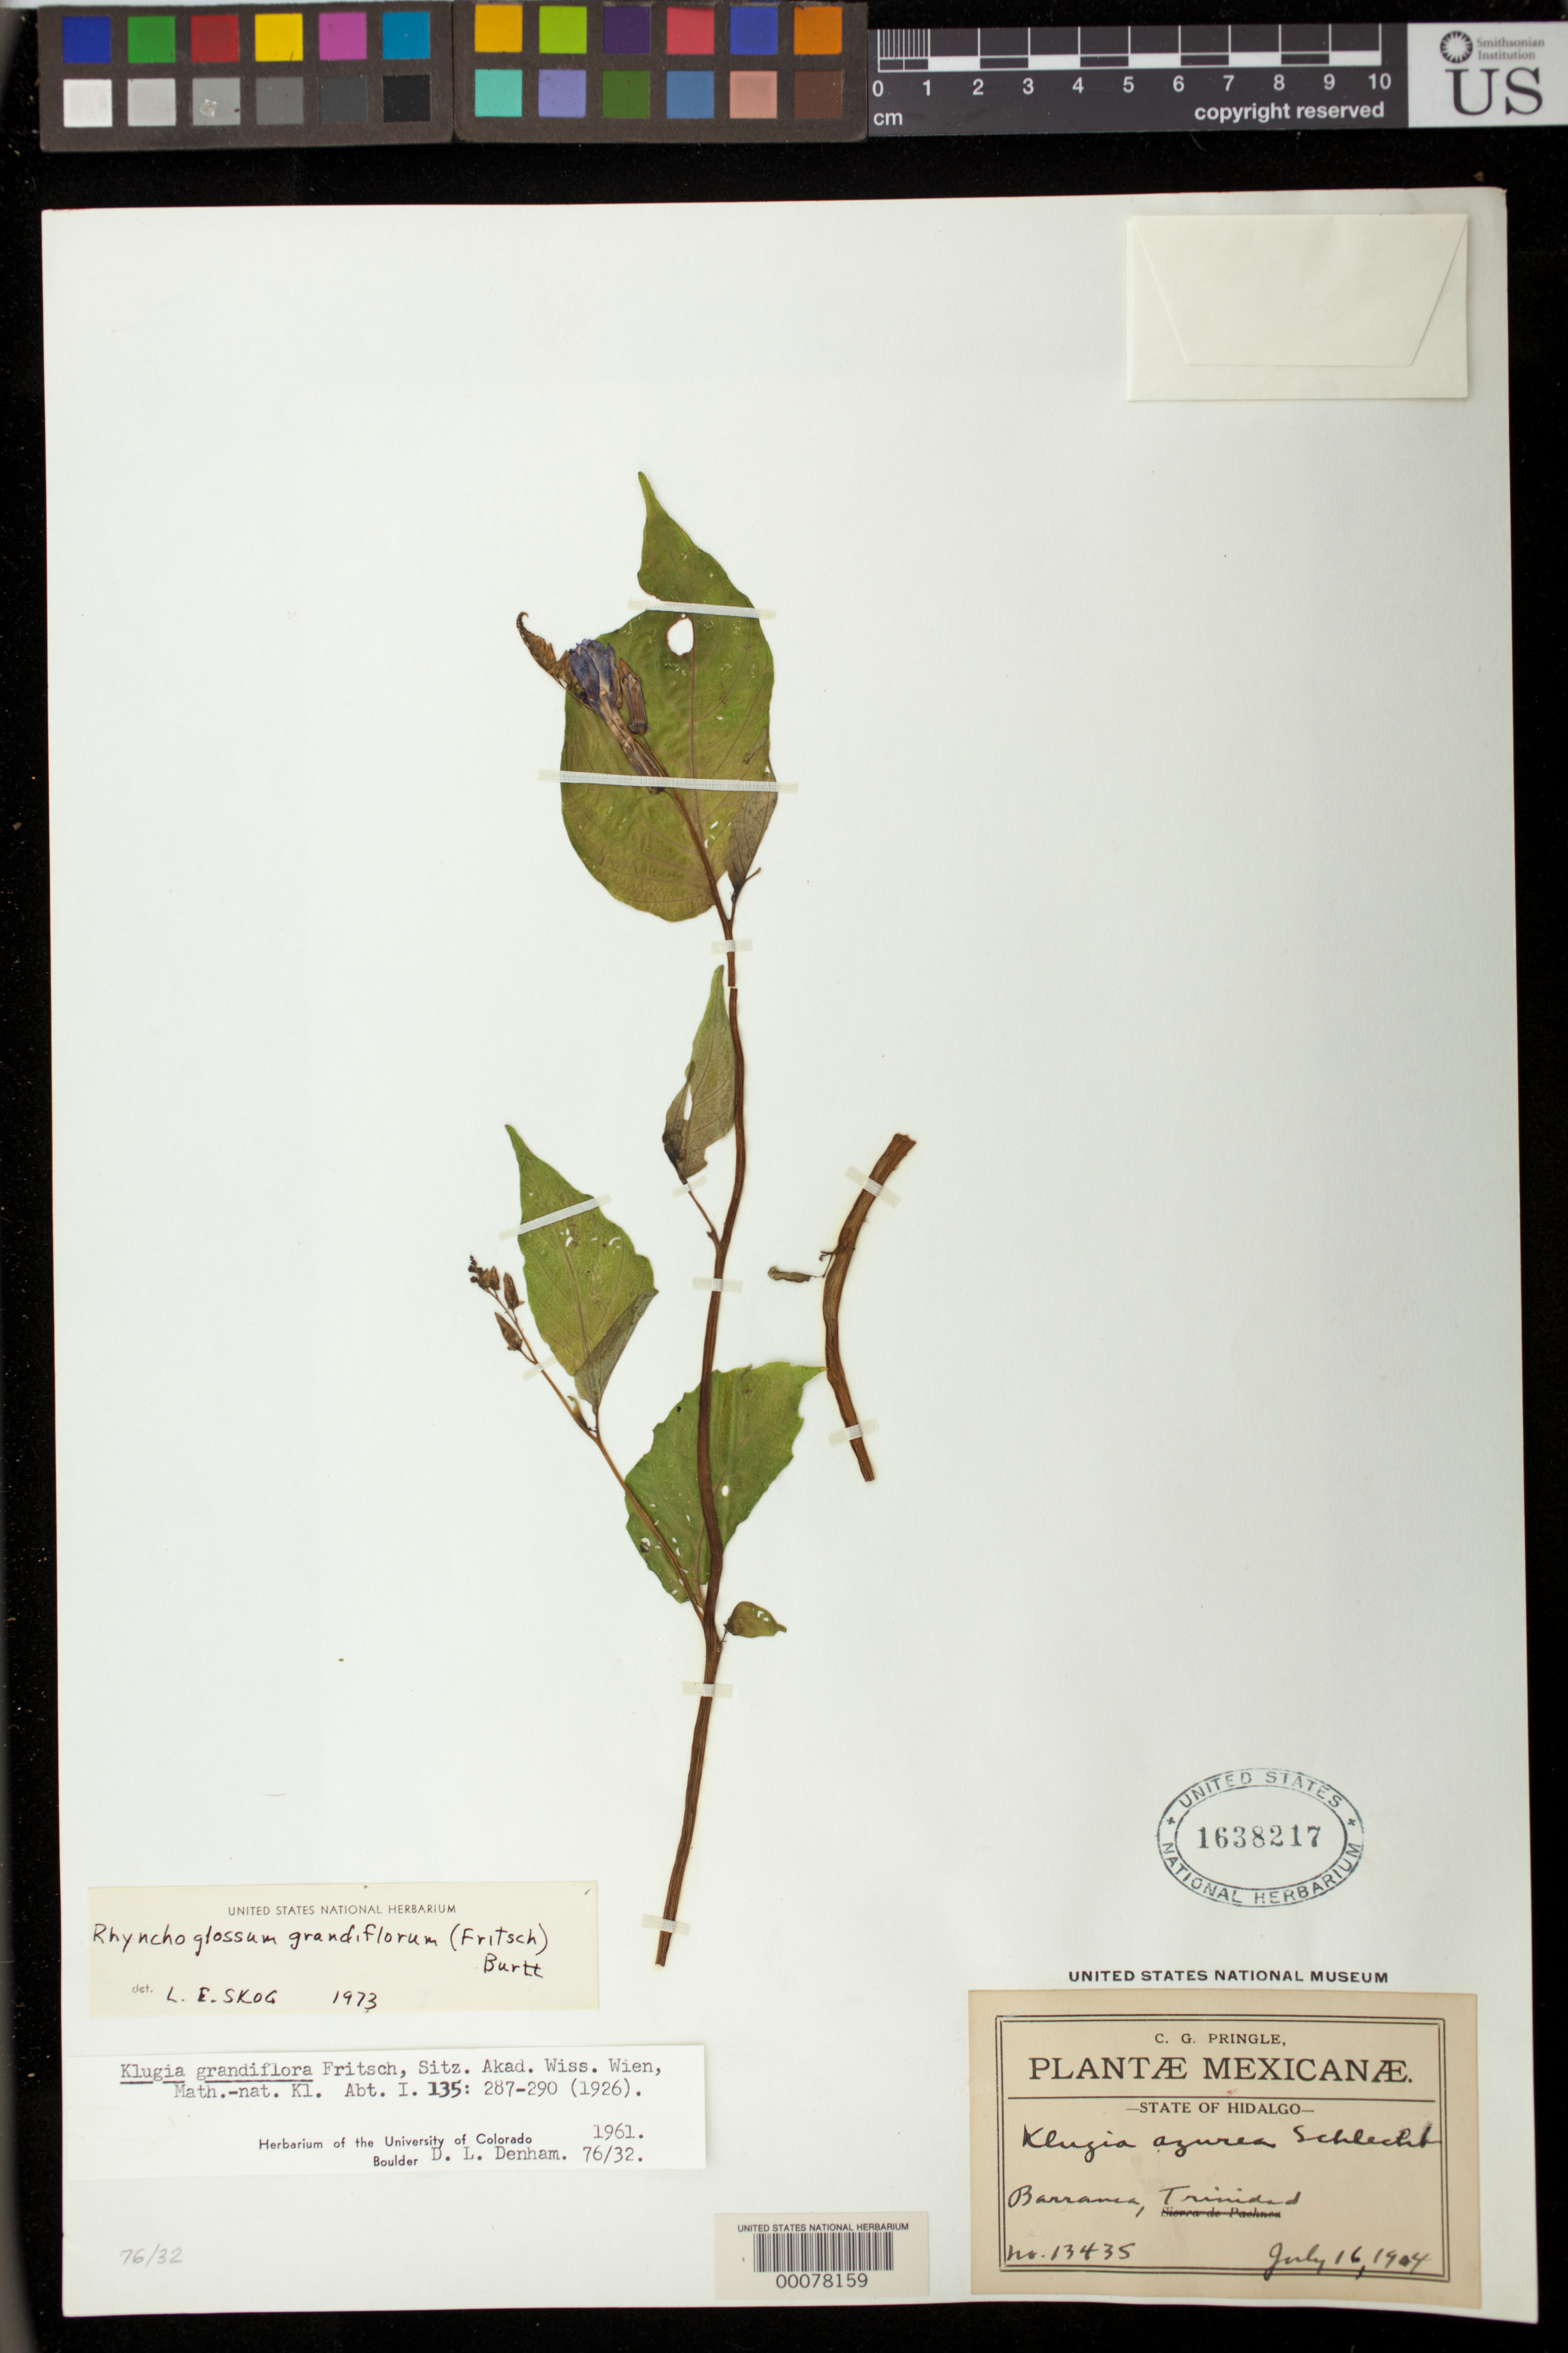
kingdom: Plantae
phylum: Tracheophyta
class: Magnoliopsida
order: Lamiales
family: Gesneriaceae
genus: Rhynchoglossum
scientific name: Rhynchoglossum azureum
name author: (Schltdl.) B.L. Burtt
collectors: C. G. Pringle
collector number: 13435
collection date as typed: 16 Jul 1904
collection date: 1904-07-16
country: Mexico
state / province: Hidalgo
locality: Barrauca, Trinidad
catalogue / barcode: US 1638217